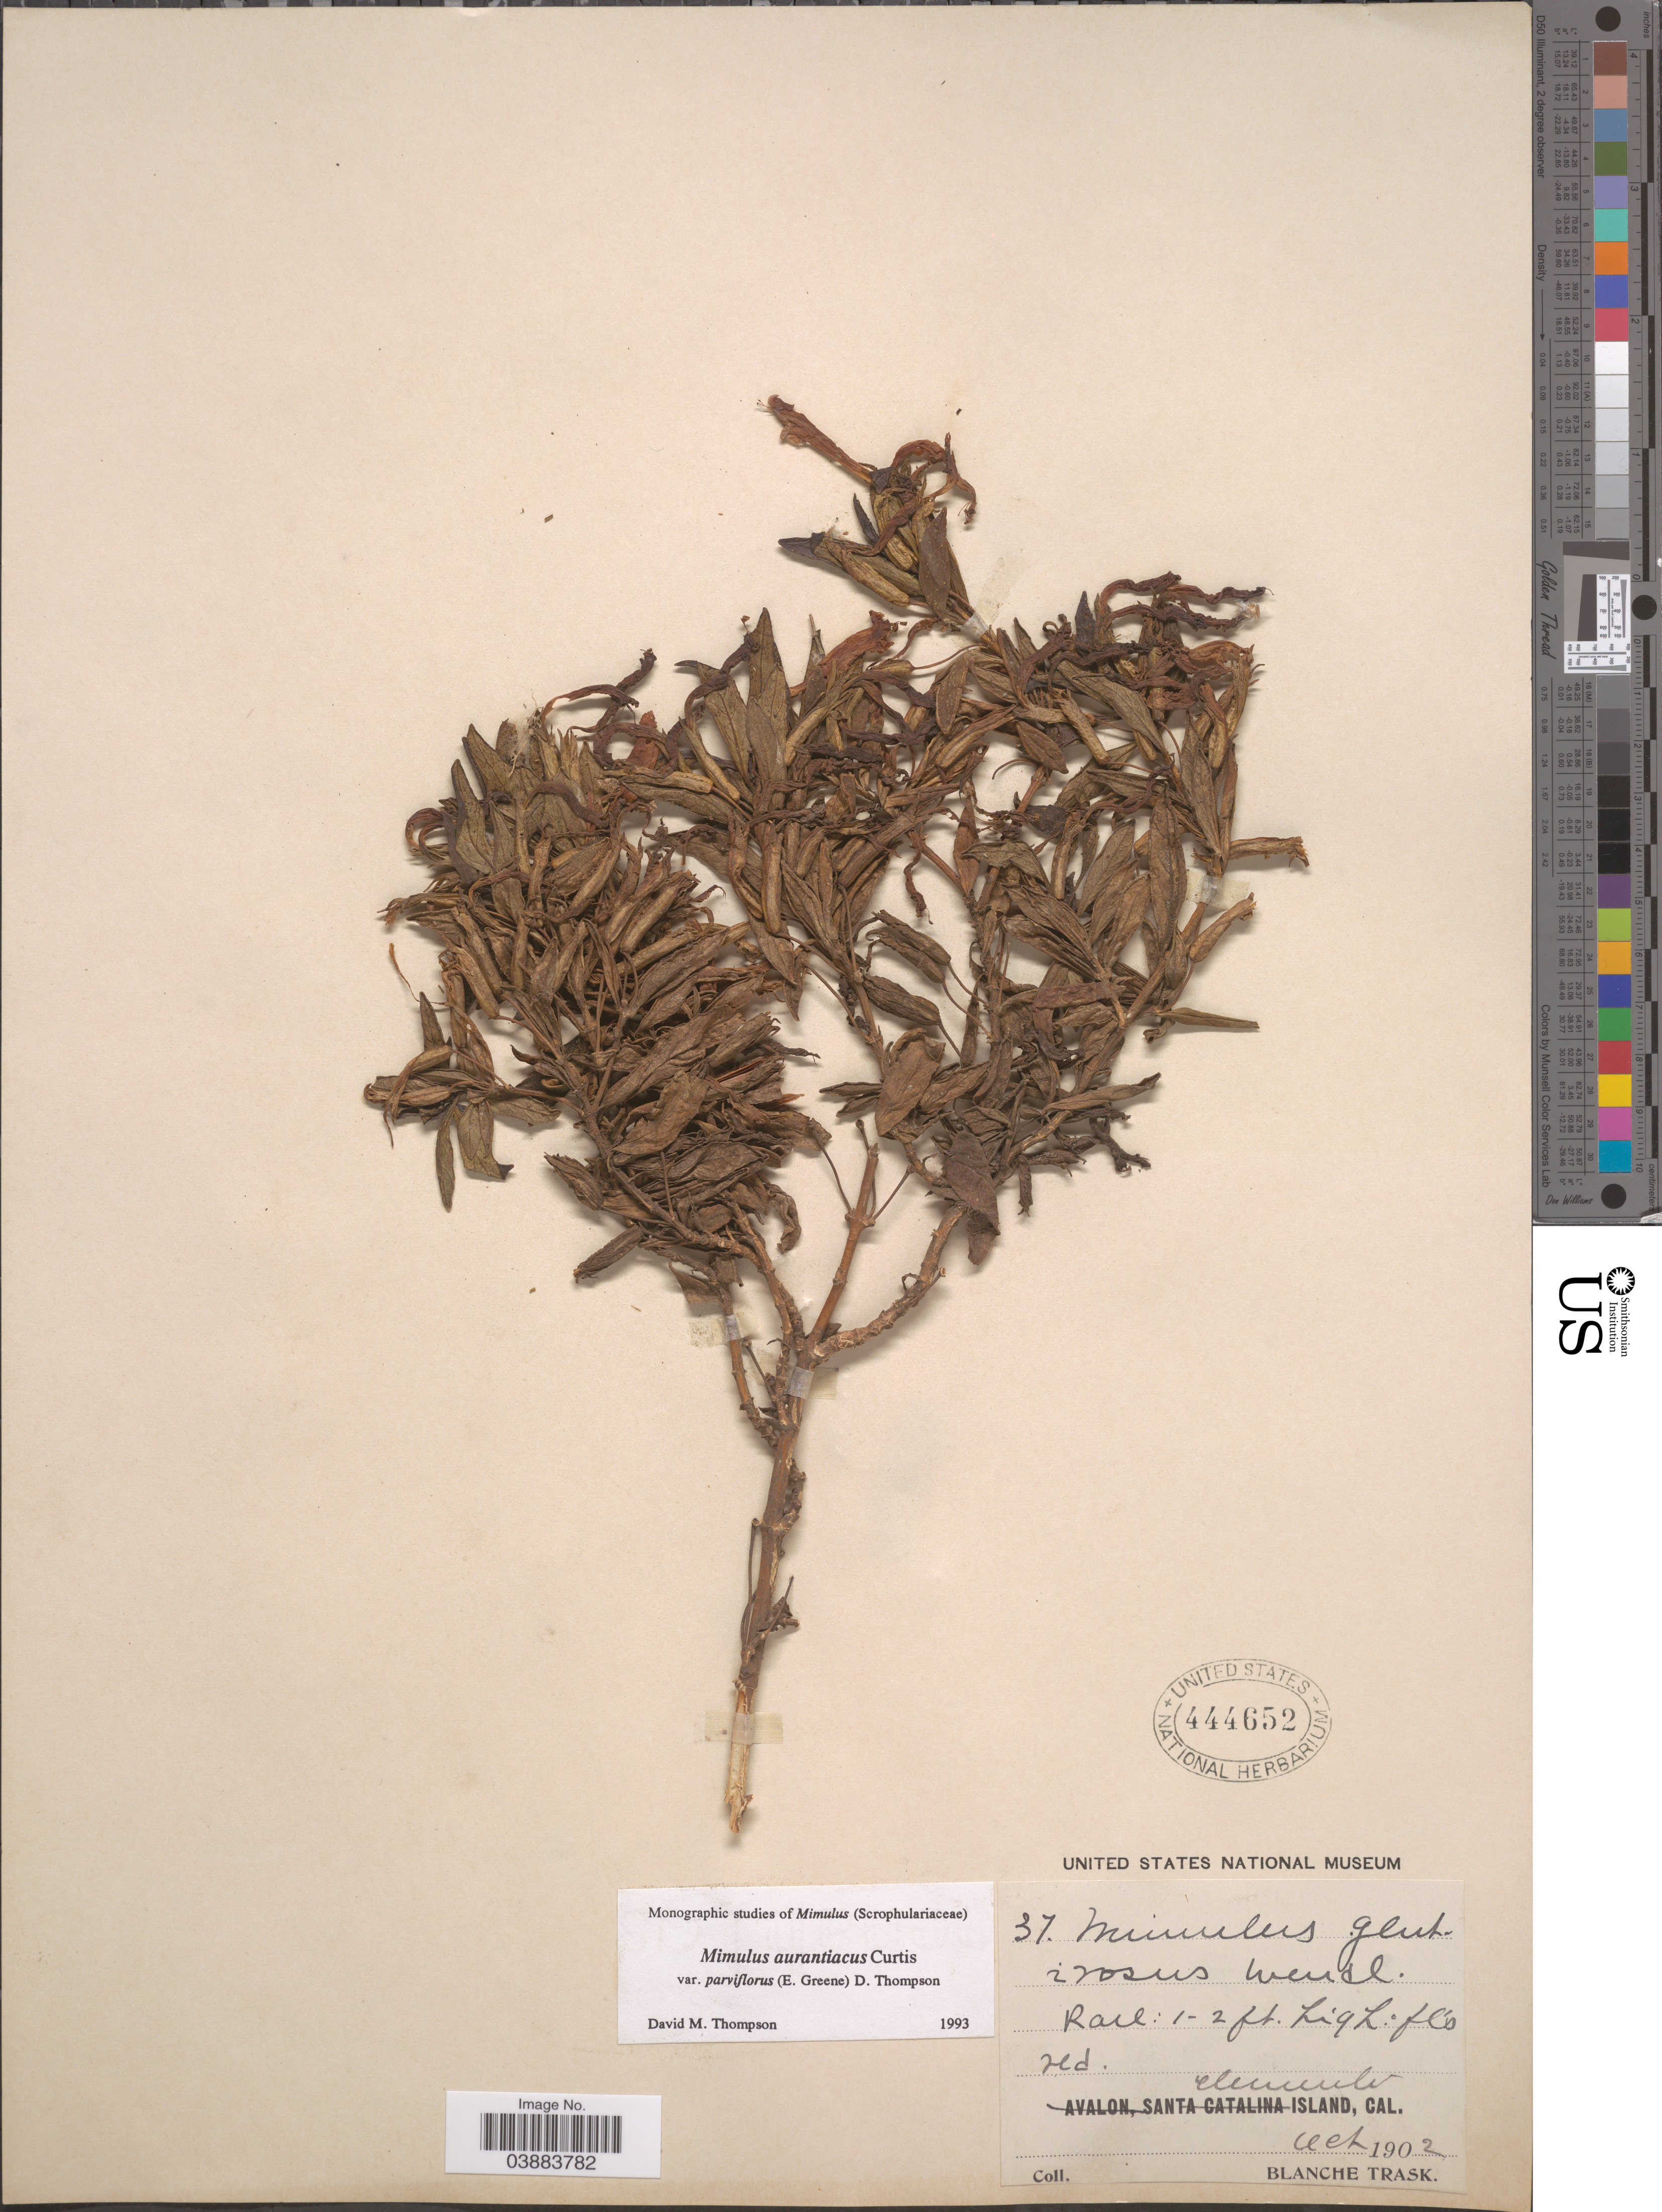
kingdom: Plantae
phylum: Tracheophyta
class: Magnoliopsida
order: Lamiales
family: Phrymaceae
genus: Diplacus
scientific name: Diplacus aurantiacus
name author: (Curtis) Jeps.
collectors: B. Trask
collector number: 37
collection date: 1902-10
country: United States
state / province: California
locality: Clements Island.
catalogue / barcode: US 444652